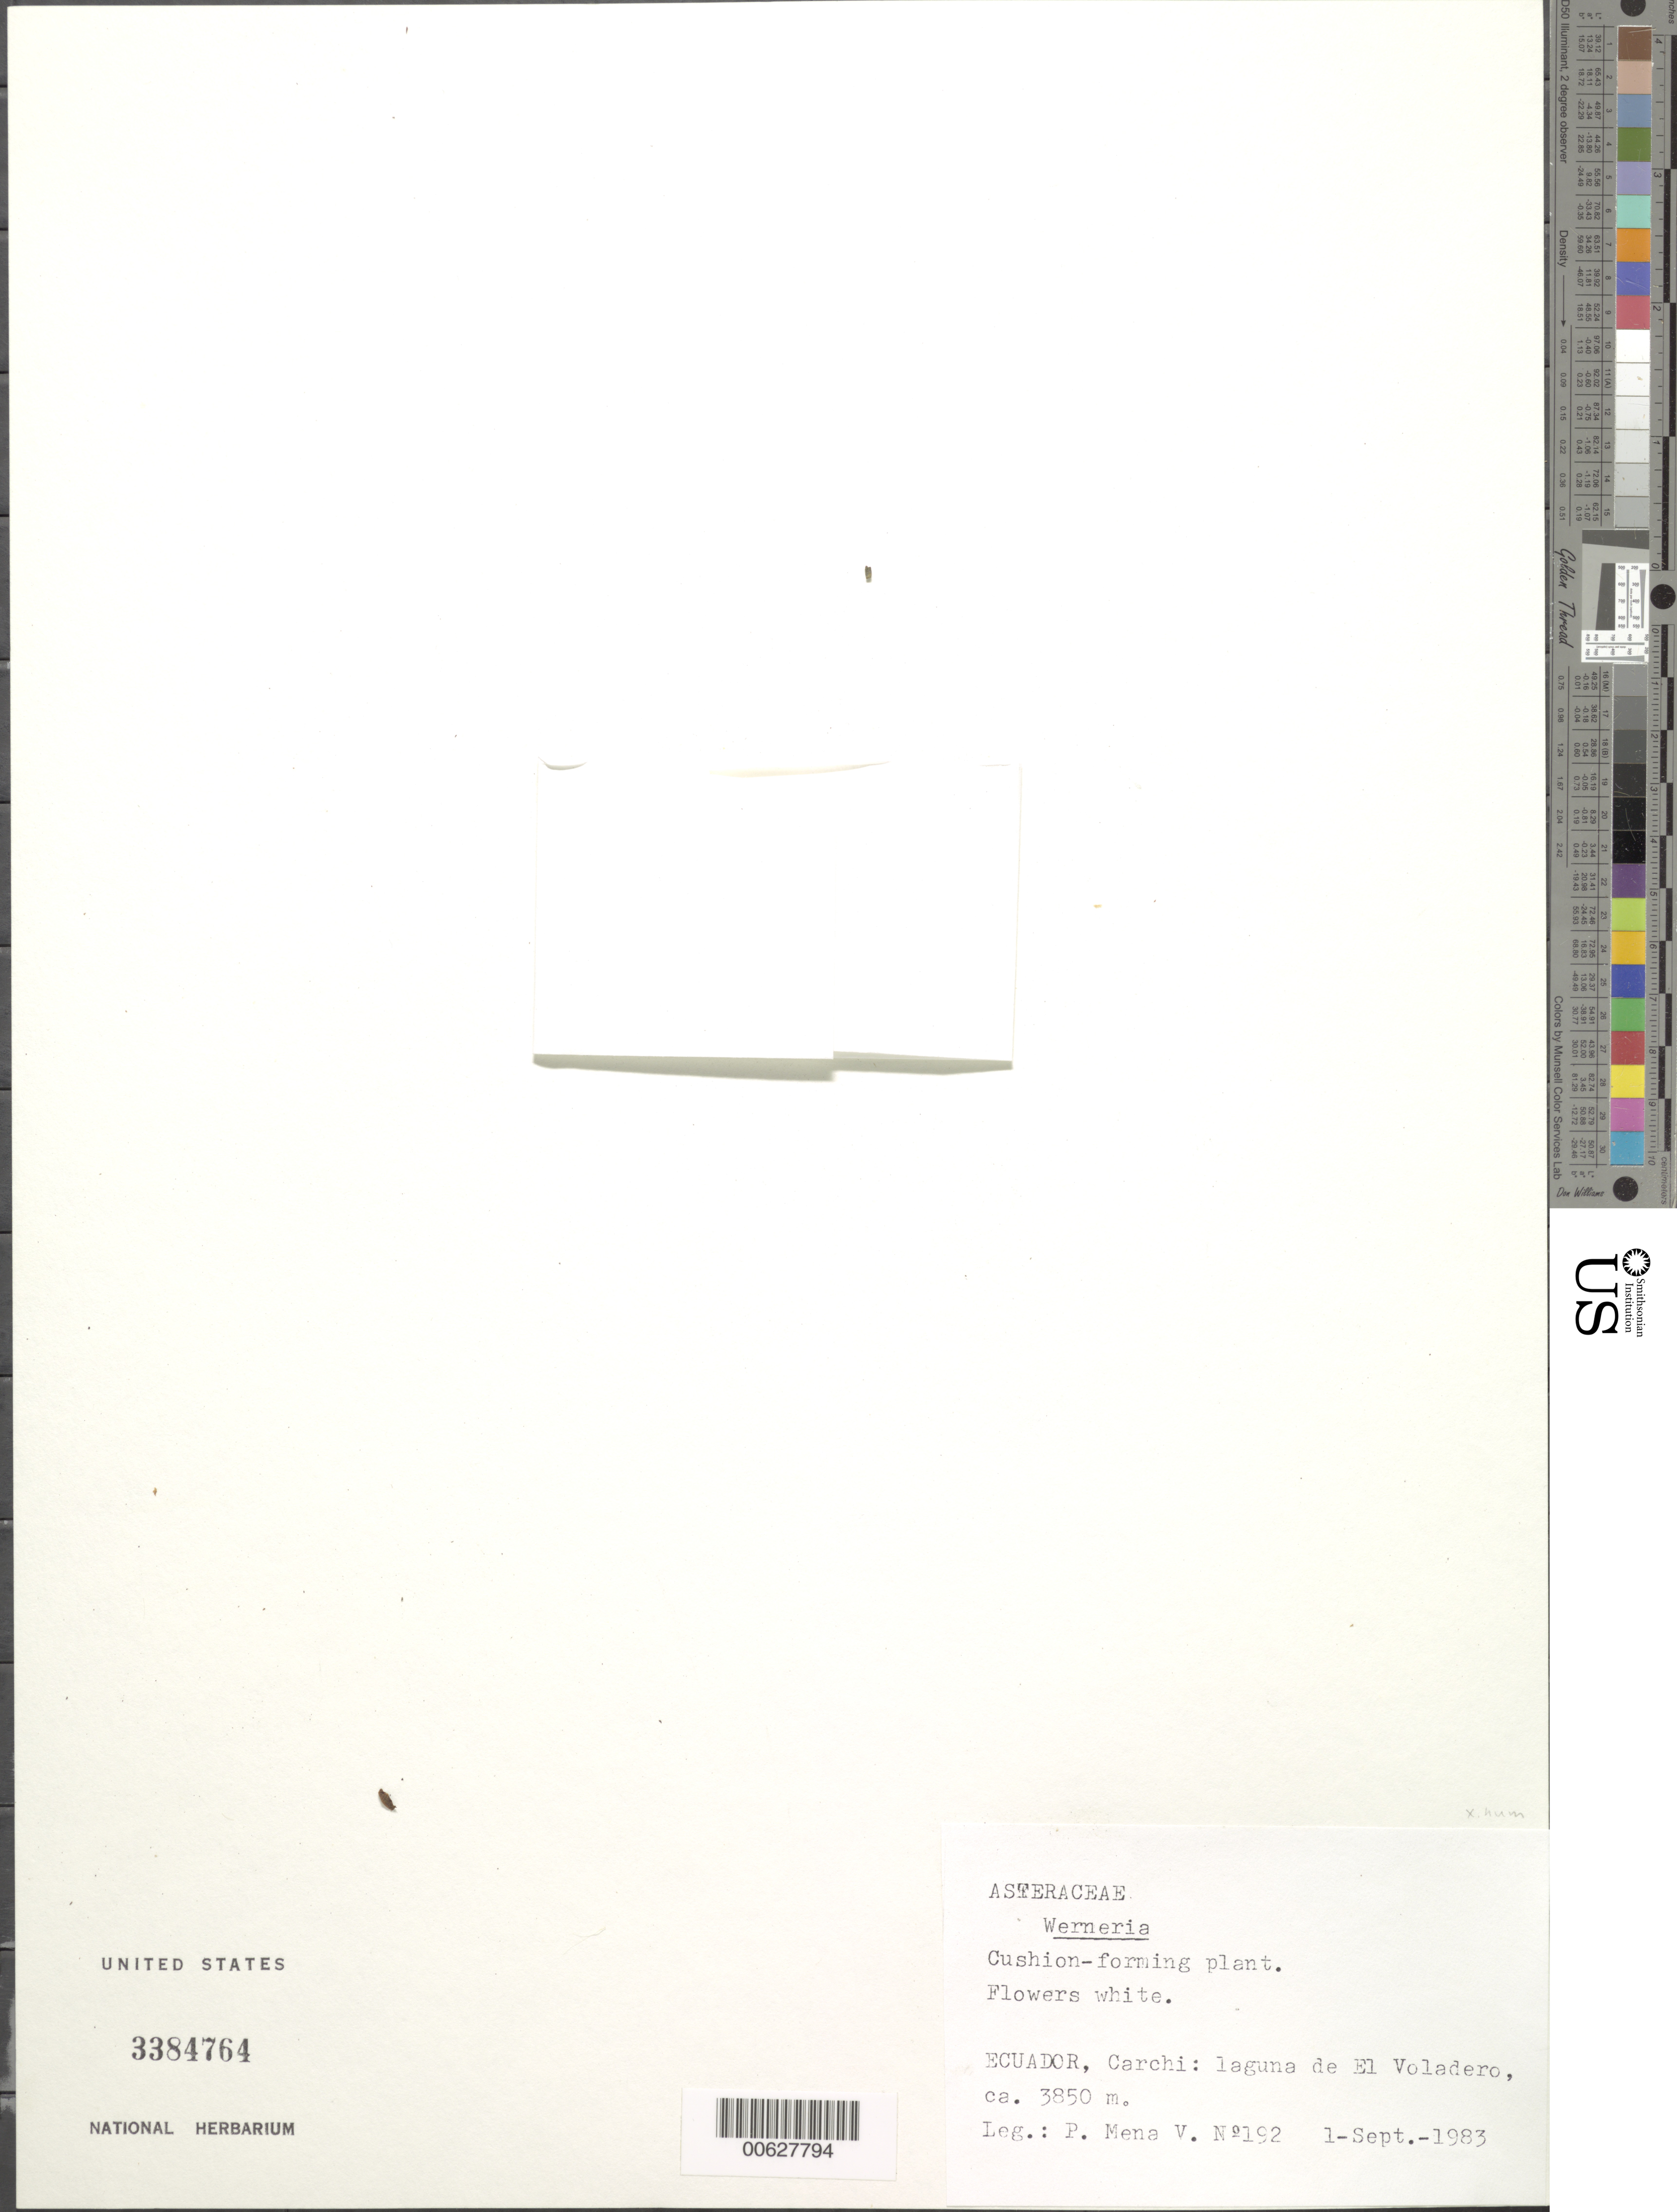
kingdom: Plantae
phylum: Tracheophyta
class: Magnoliopsida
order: Asterales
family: Asteraceae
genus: Xenophyllum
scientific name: Xenophyllum humile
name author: (Kunth) V.A. Funk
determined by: Funk, Vicki A., (BOT), Smithsonian Institution - National Museum of Natural History (UNITED STATES)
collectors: P. Mena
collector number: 192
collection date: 1983-09-01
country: Ecuador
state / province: Carchi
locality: laguna de El Voladero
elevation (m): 3850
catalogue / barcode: US 3384764